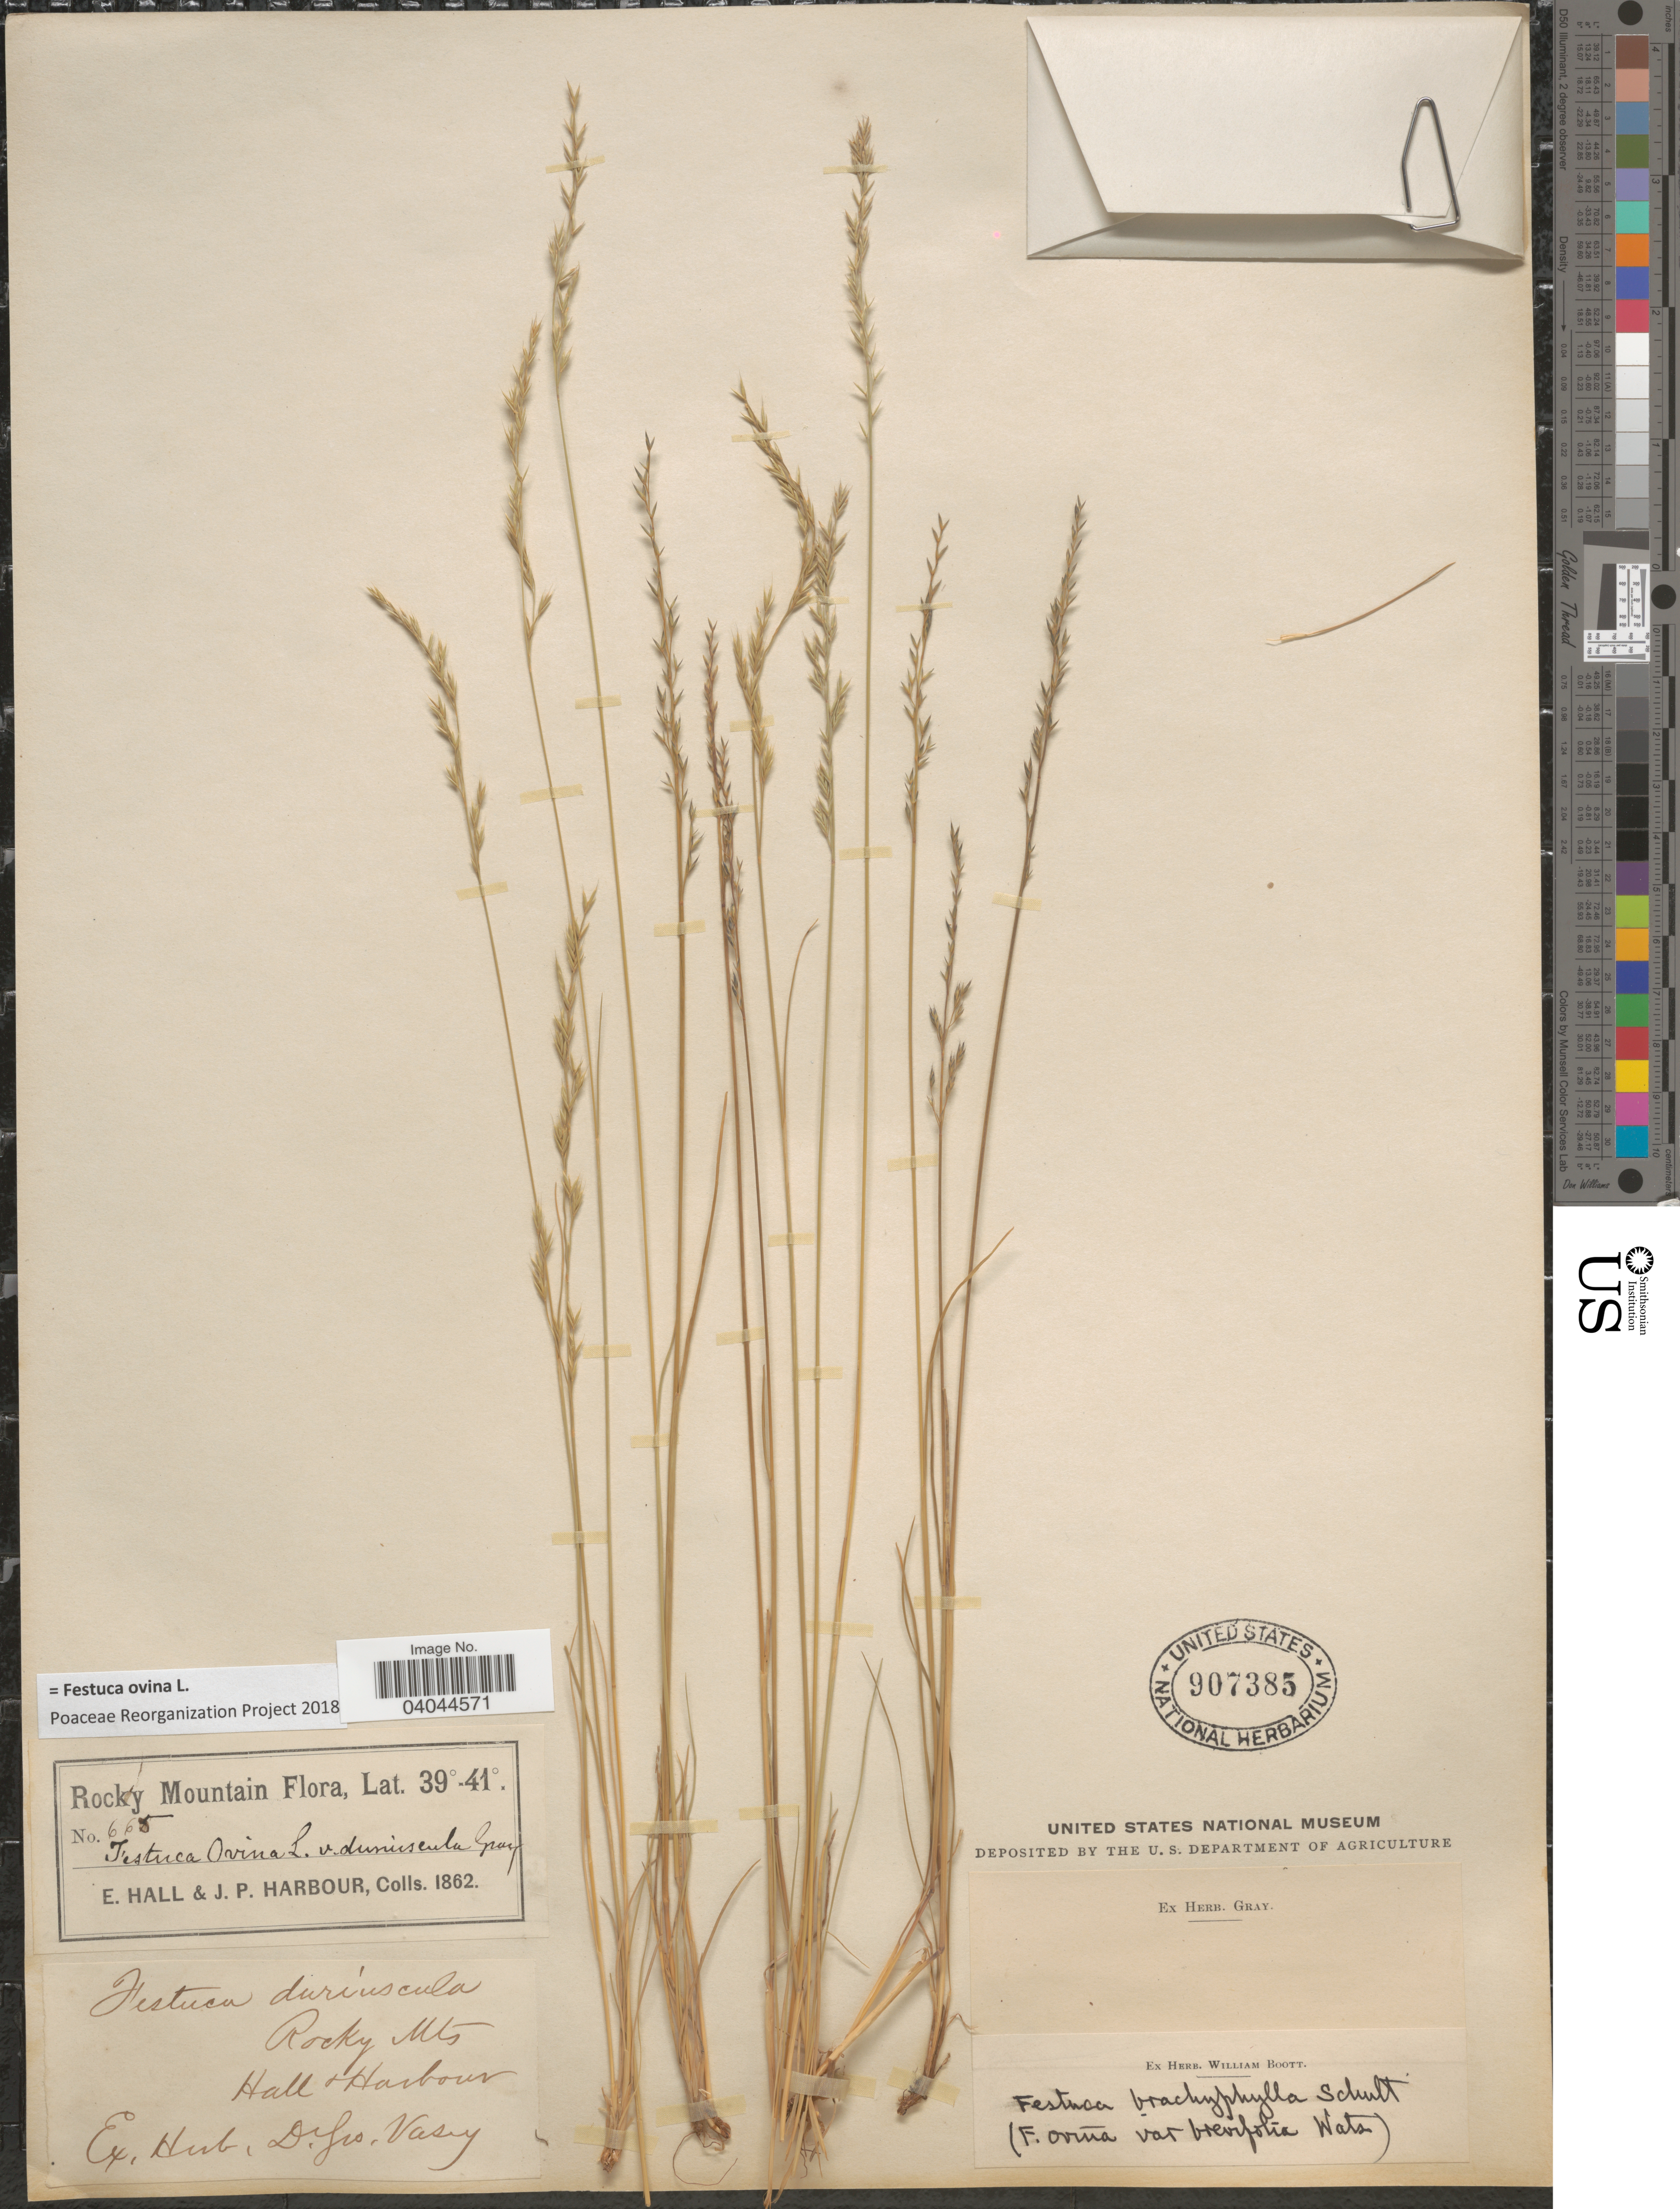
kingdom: Plantae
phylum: Tracheophyta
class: Liliopsida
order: Poales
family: Poaceae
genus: Festuca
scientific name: Festuca ovina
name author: L.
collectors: E. Hall & J. Harbour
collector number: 665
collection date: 1862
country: United States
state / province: Colorado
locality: Rocky Mountain.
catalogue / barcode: US 907385